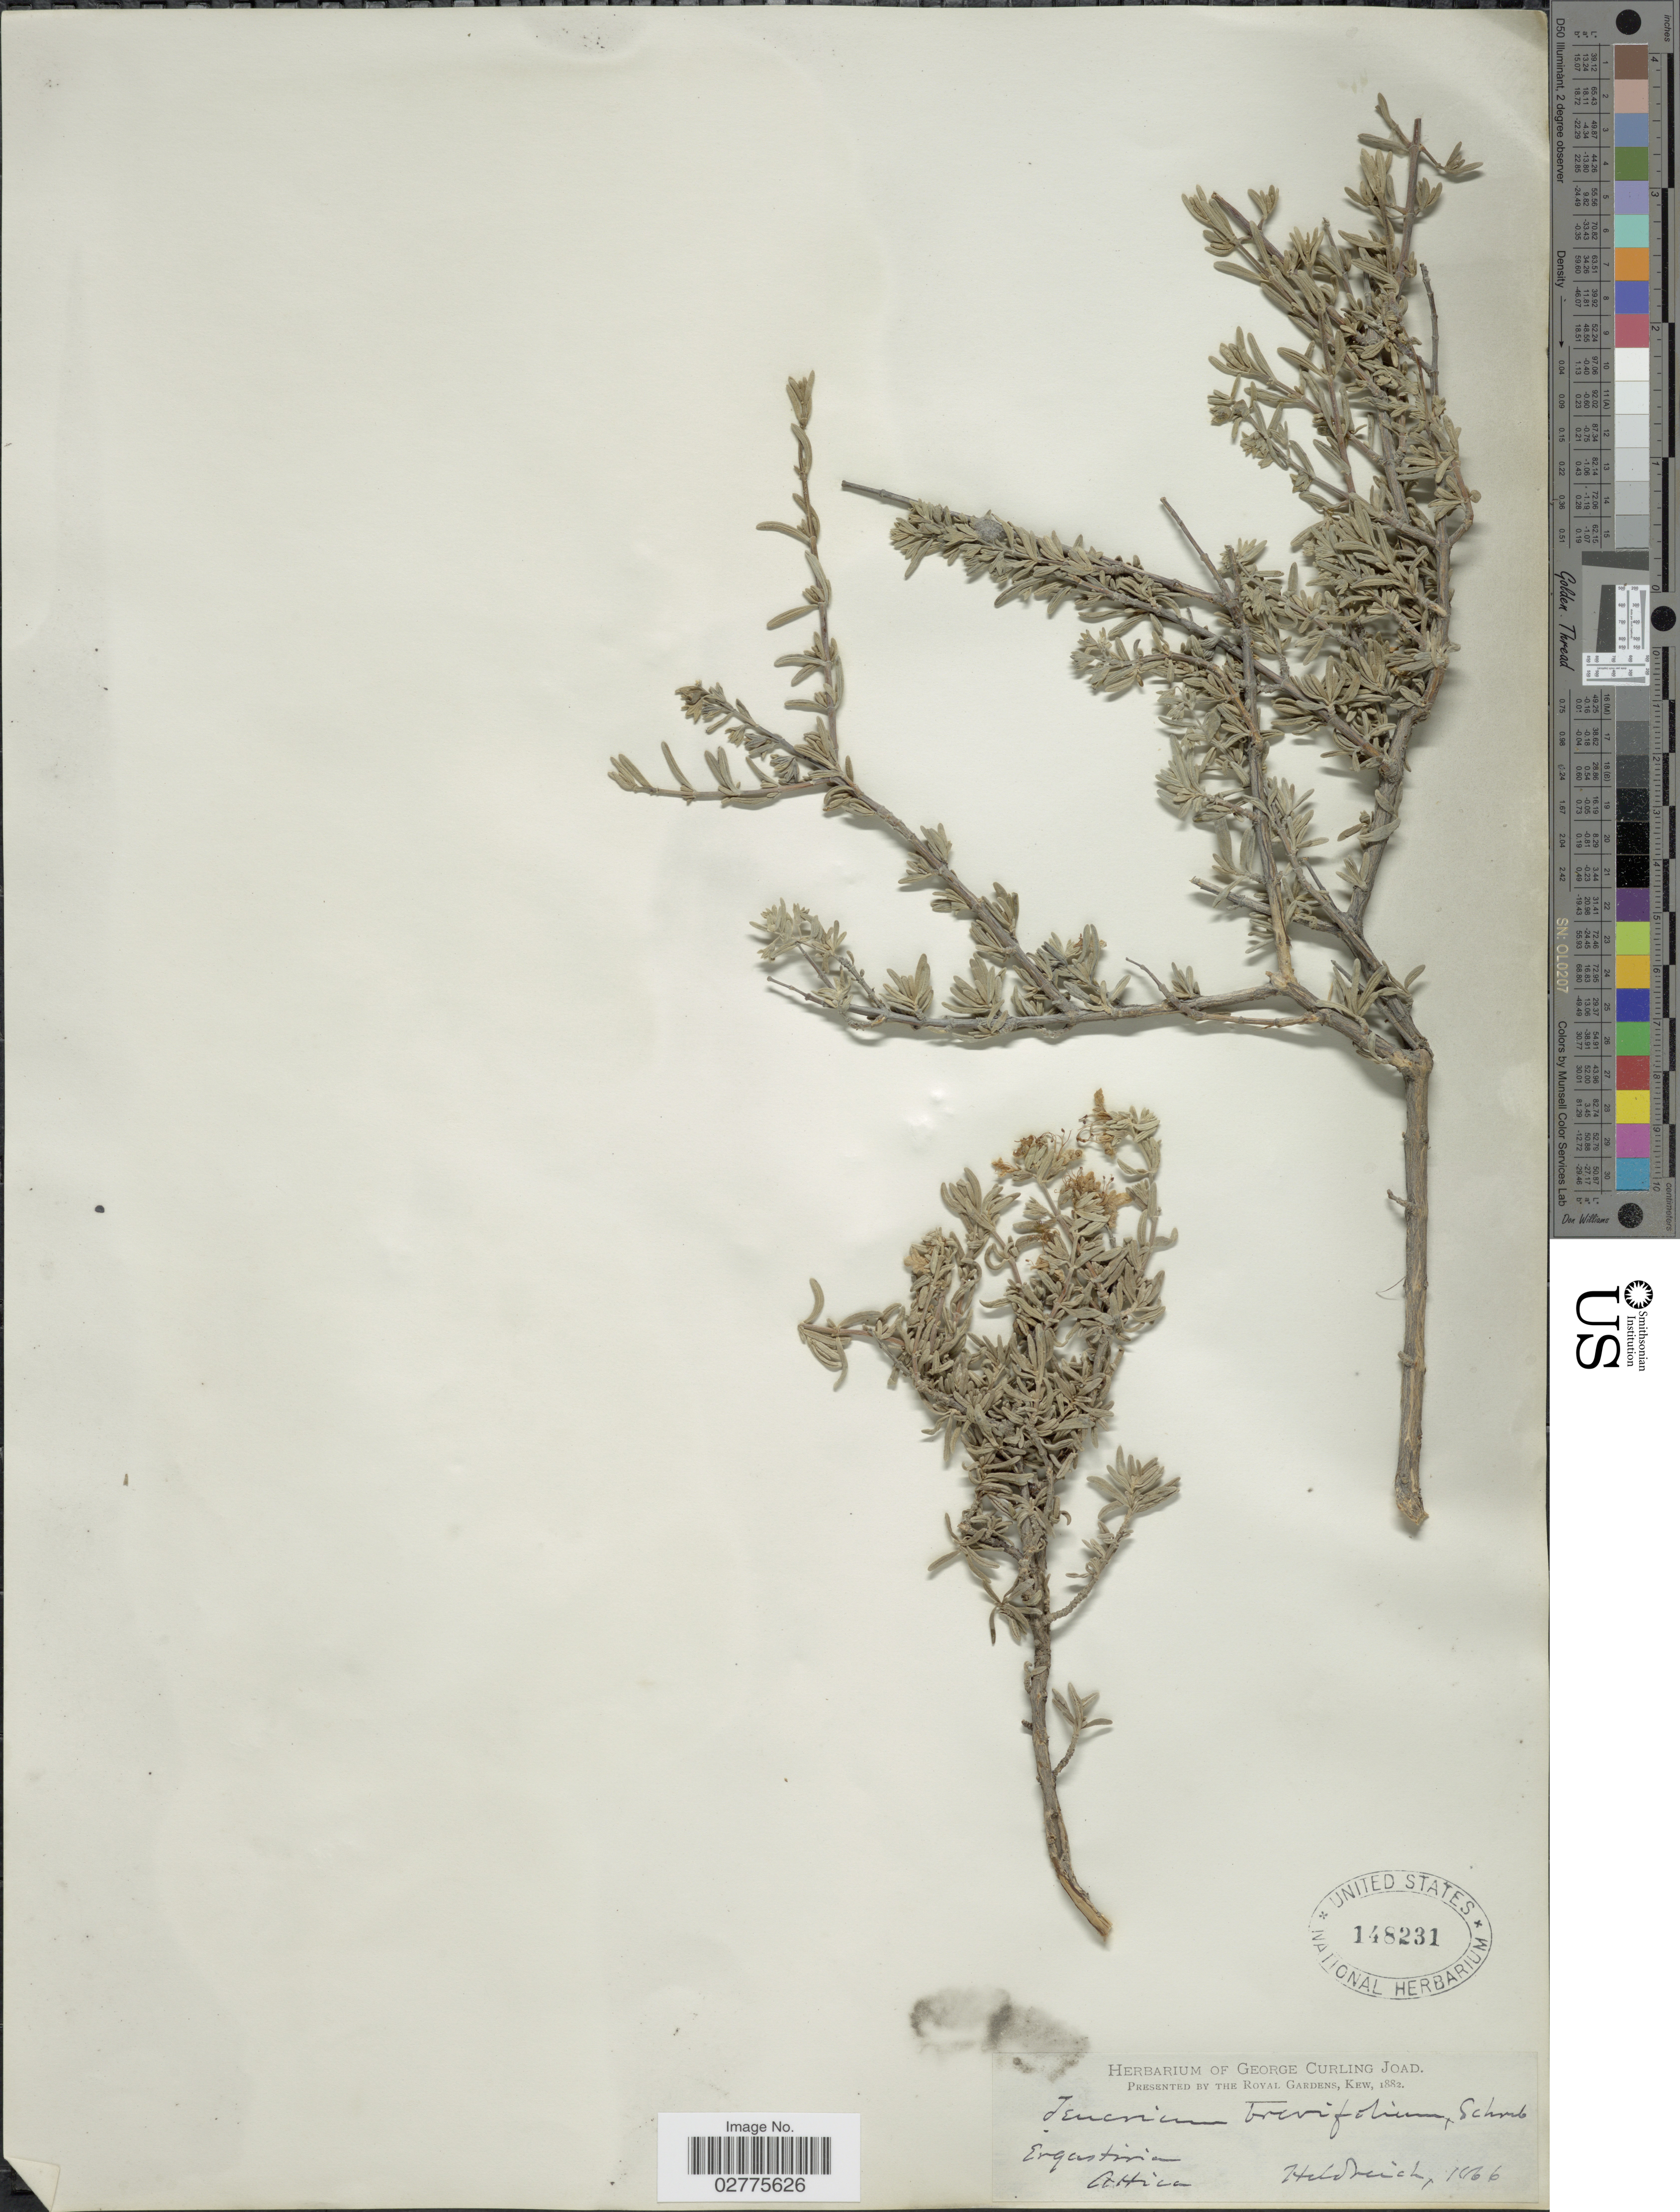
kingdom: Plantae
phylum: Tracheophyta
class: Magnoliopsida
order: Lamiales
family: Lamiaceae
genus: Teucrium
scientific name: Teucrium brevifolium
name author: Schreb.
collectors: Heldreich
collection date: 1866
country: Greece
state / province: Attica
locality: Ergastiria.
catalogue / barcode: US 148231